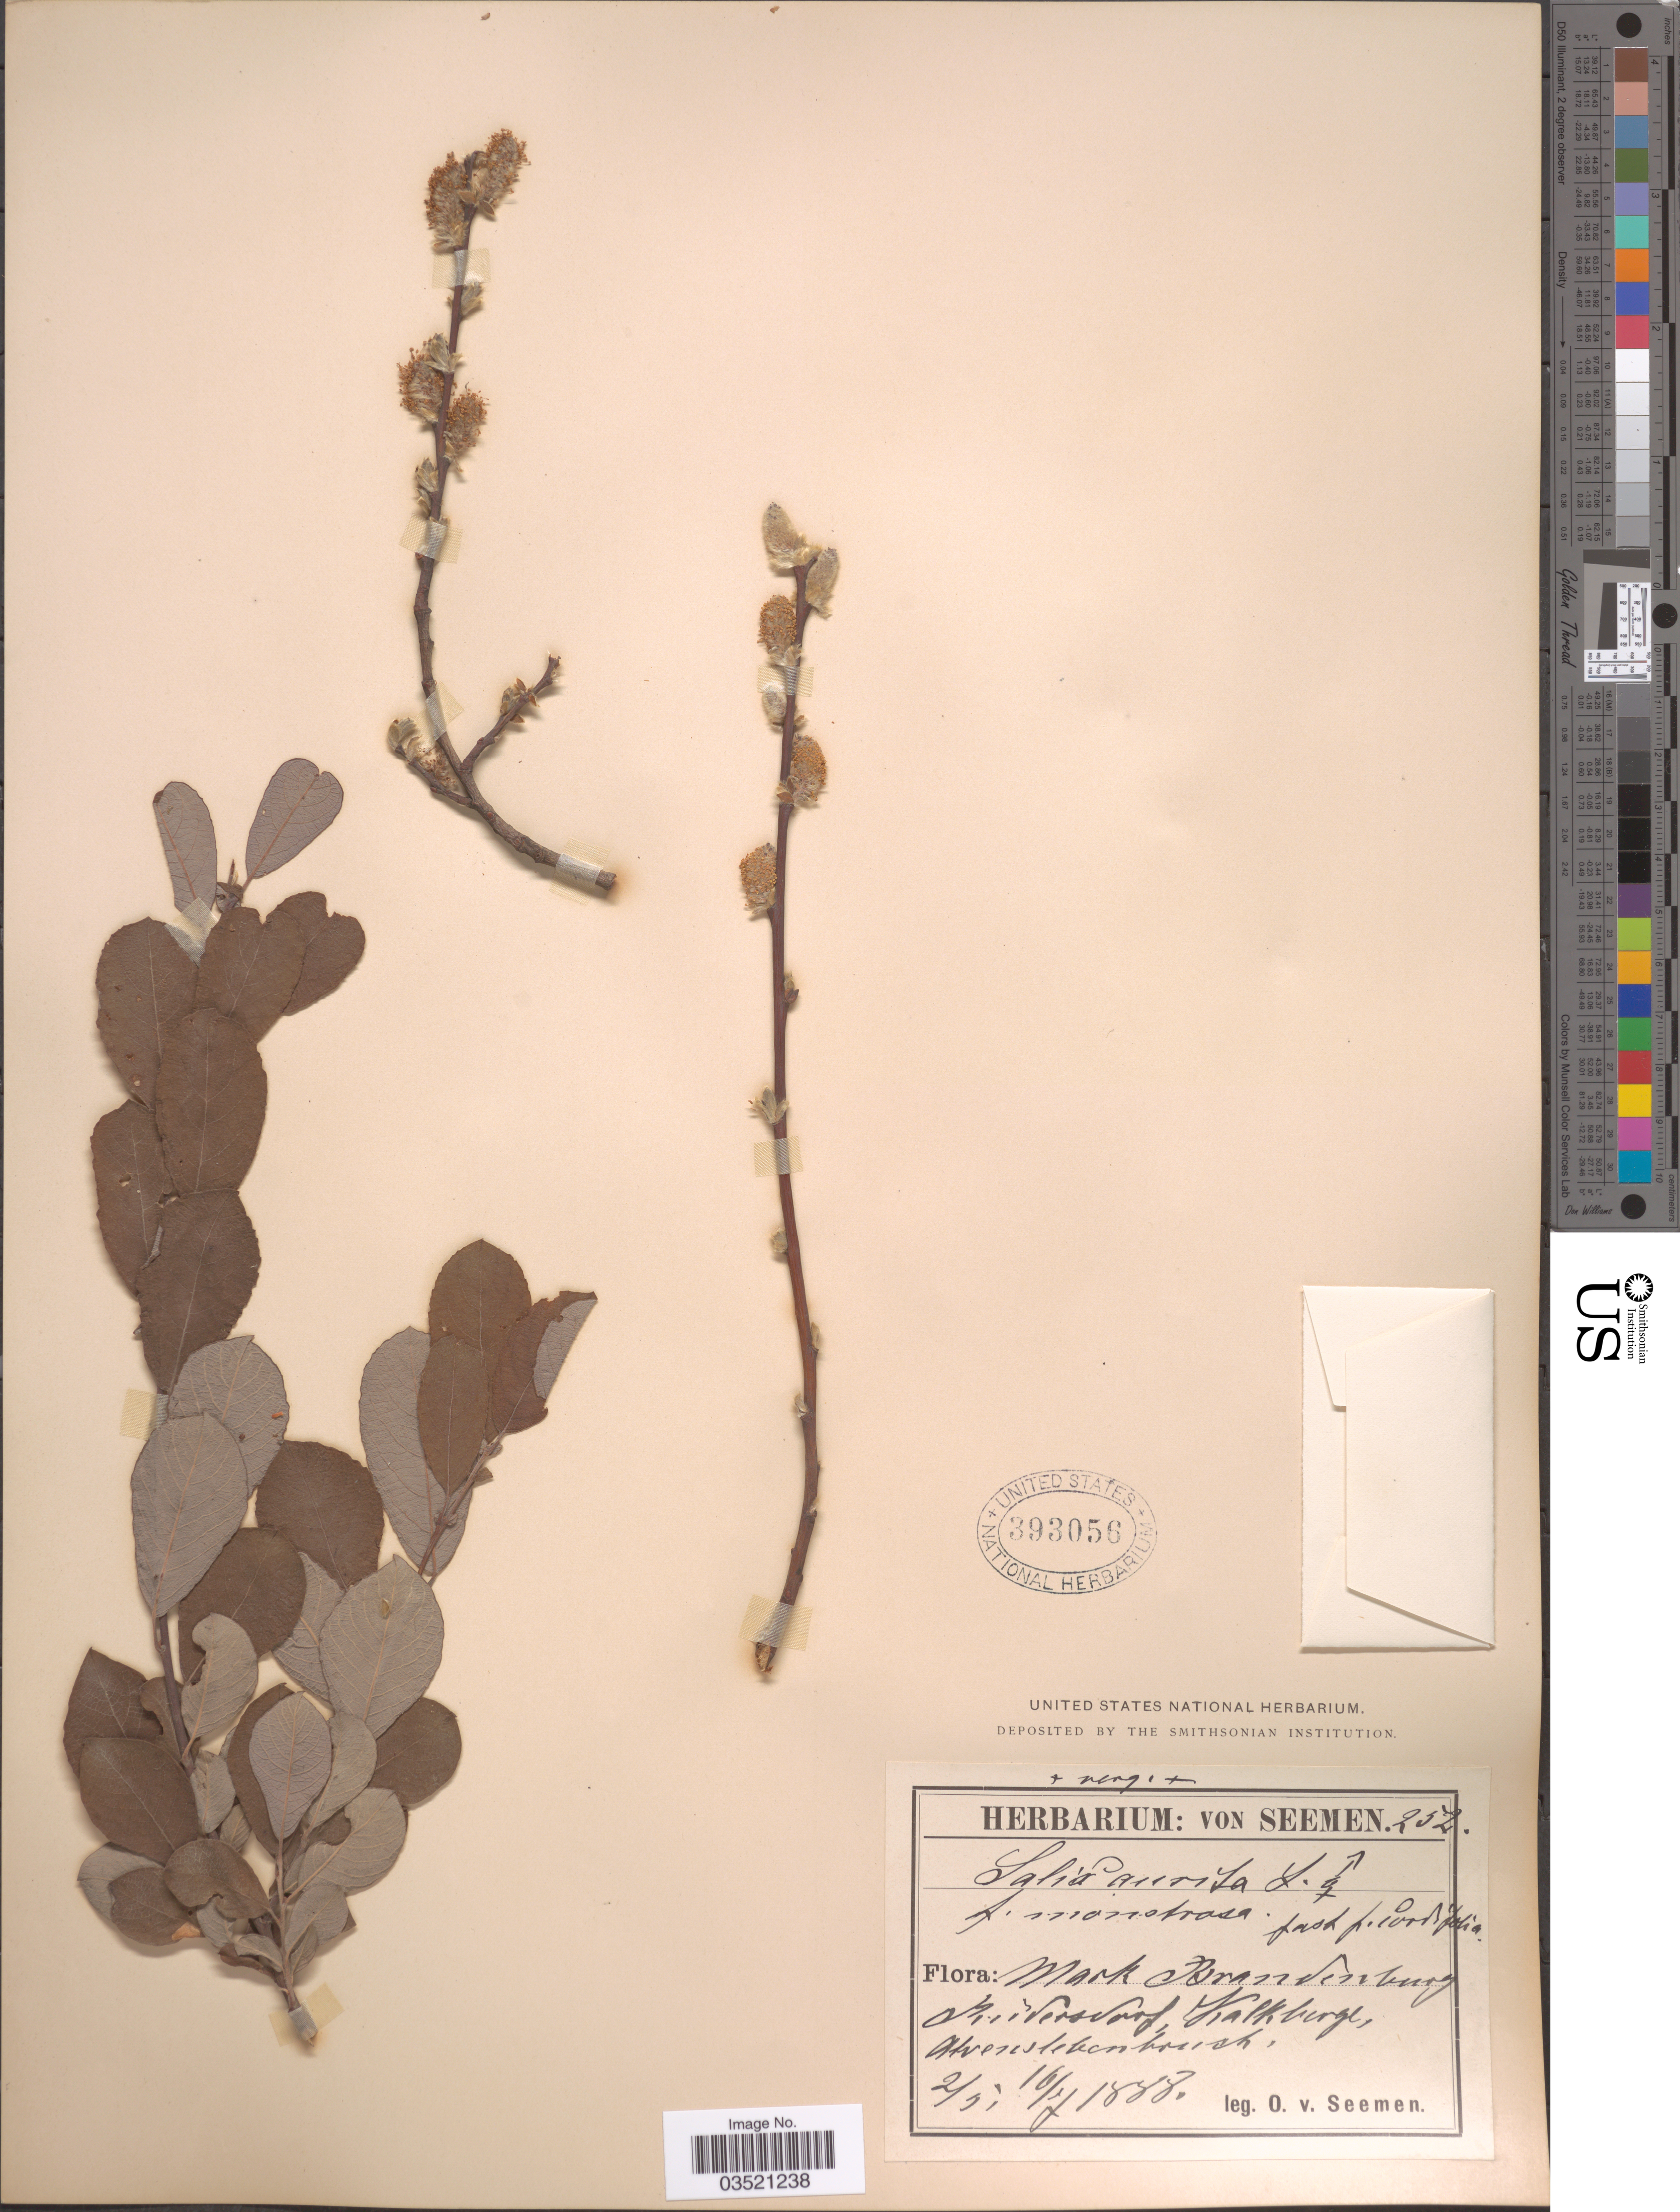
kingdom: Plantae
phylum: Tracheophyta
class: Magnoliopsida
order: Malpighiales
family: Salicaceae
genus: Salix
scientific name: Salix aurita f. monotrosa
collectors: K. O. von Seemen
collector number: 252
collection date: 1888-05-02/1888-07-16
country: Germany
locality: Mark Brandenburg, Rüdersdorf, Kalkberge, Alvenslebenbrusch [interpreted].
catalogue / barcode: US 393056